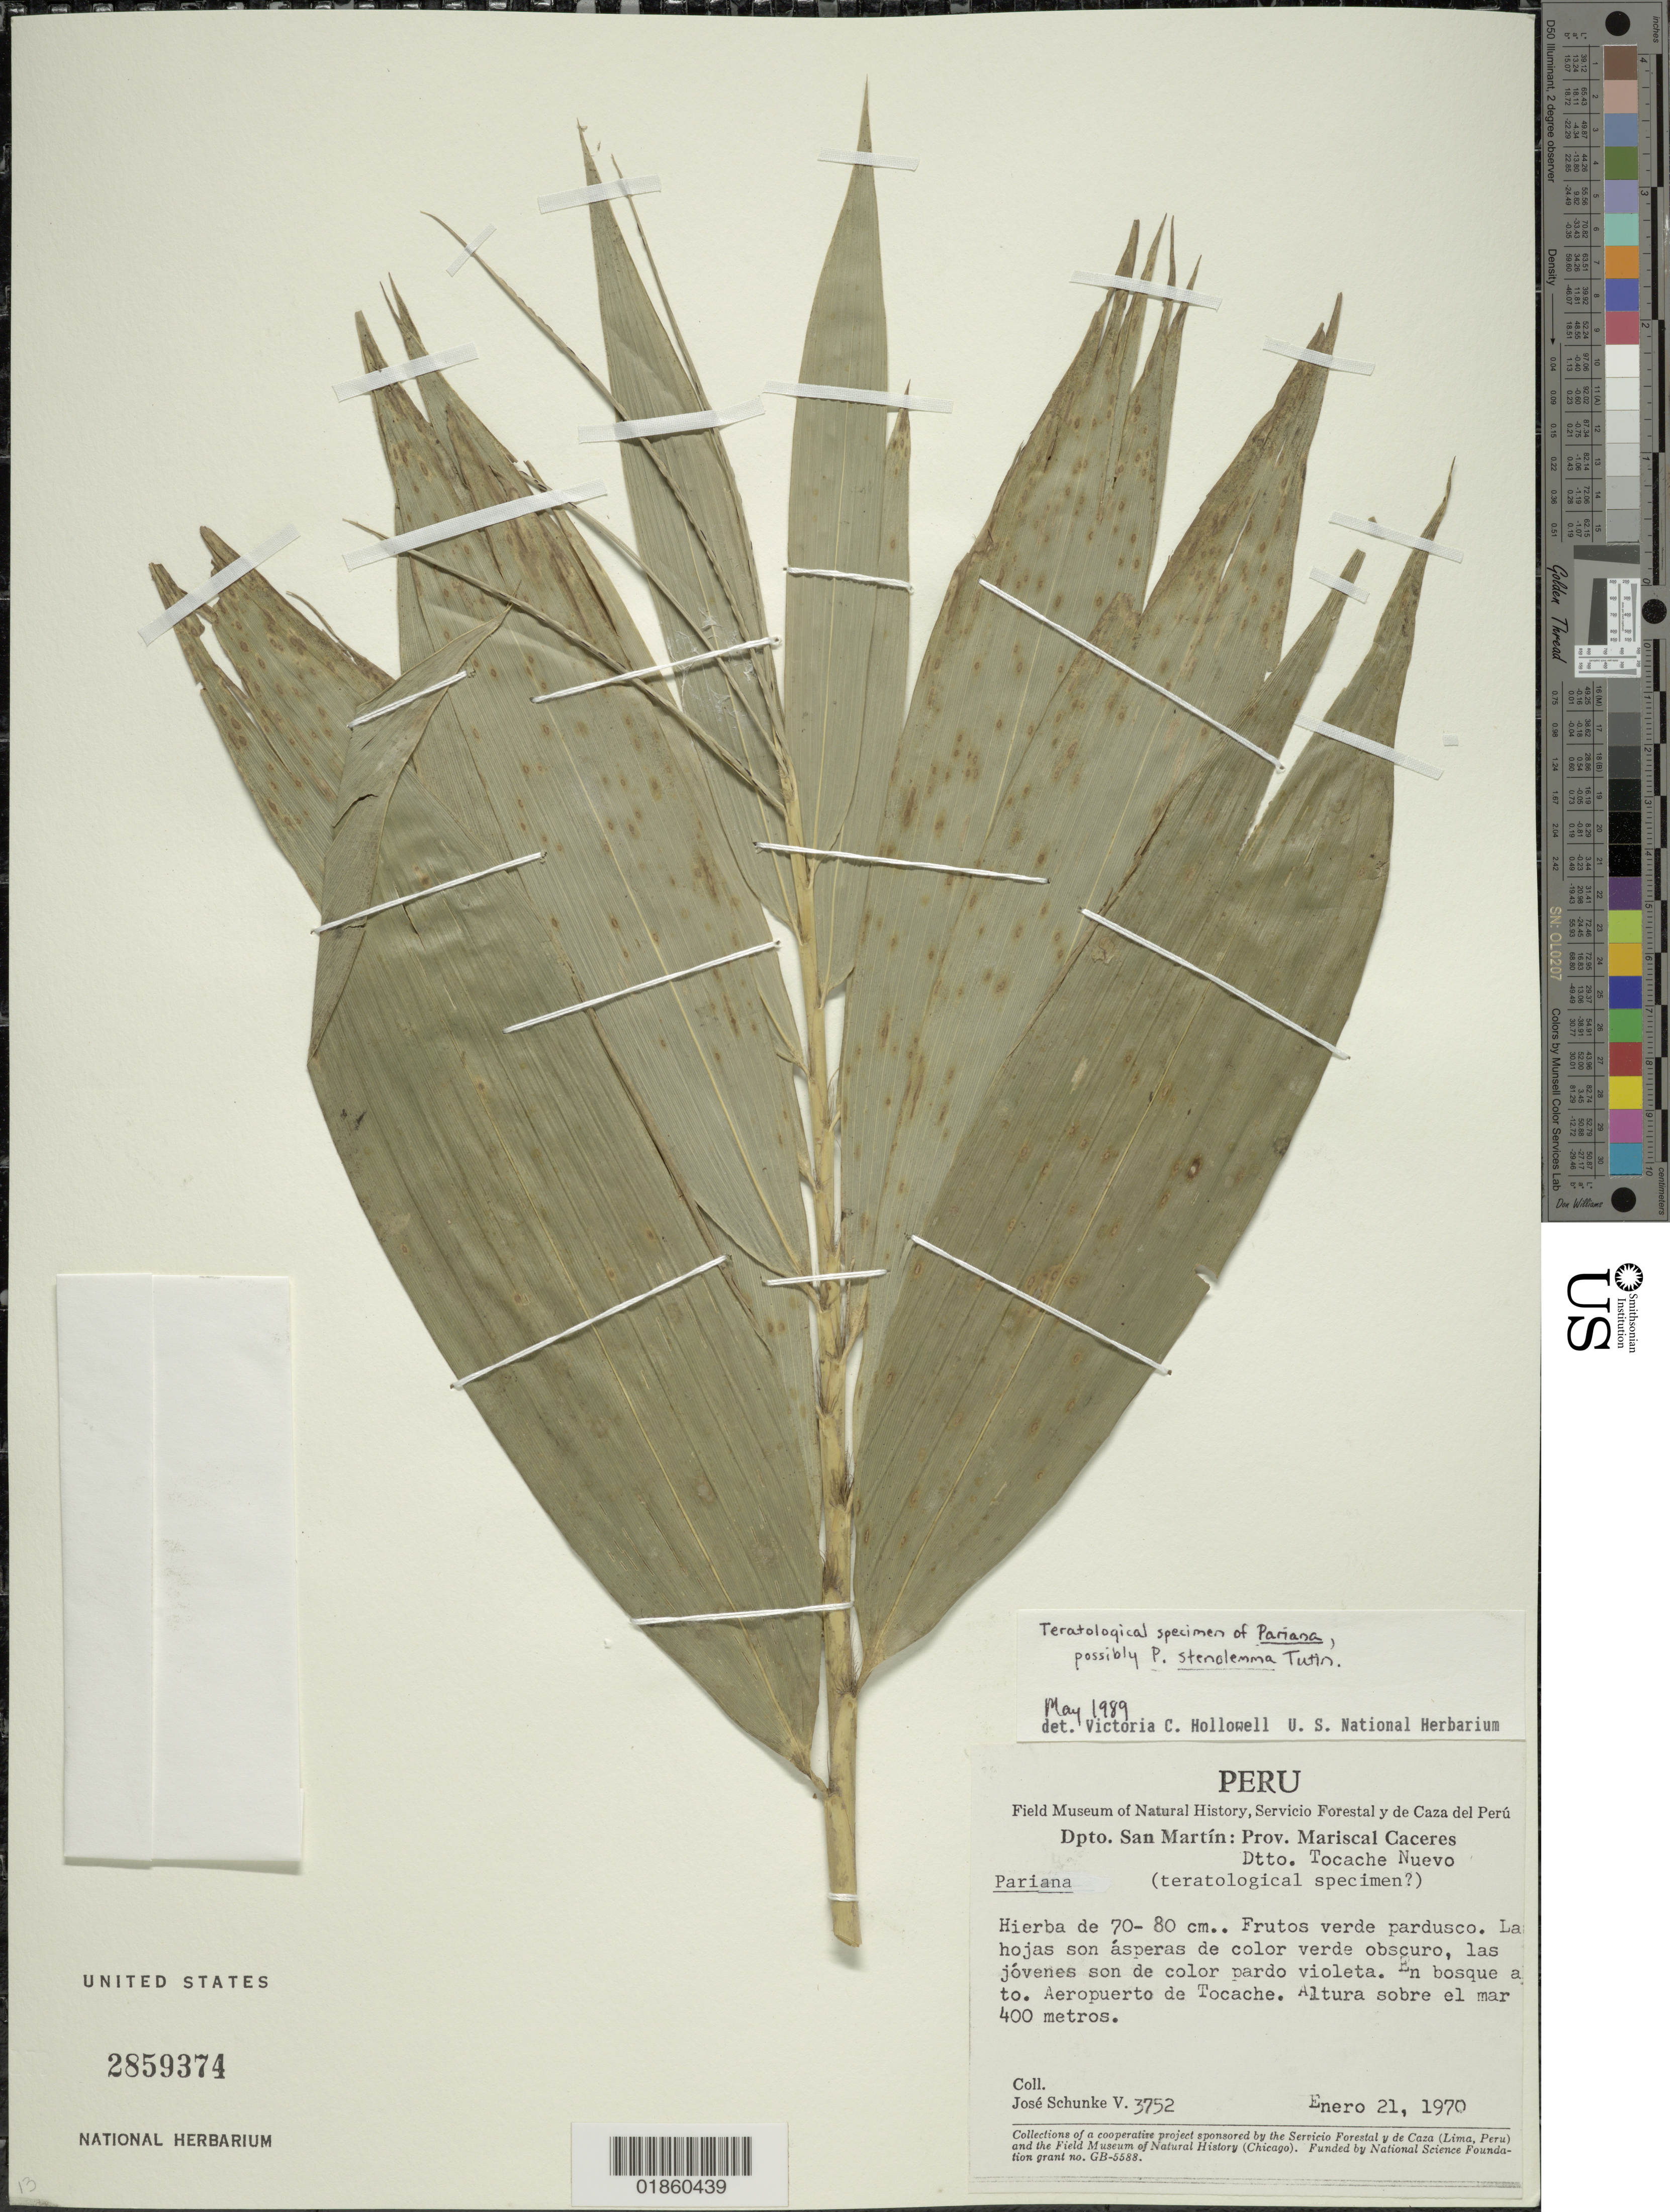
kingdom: Plantae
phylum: Tracheophyta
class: Liliopsida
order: Poales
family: Poaceae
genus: Pariana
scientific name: Pariana stenolemma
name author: Tutin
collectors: J. Schunke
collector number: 3752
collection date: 1970-01-21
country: Peru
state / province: San Martín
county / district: Mariscal Cáceres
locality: Dtto. Tocache Nuevo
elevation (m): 400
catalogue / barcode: US 2859374